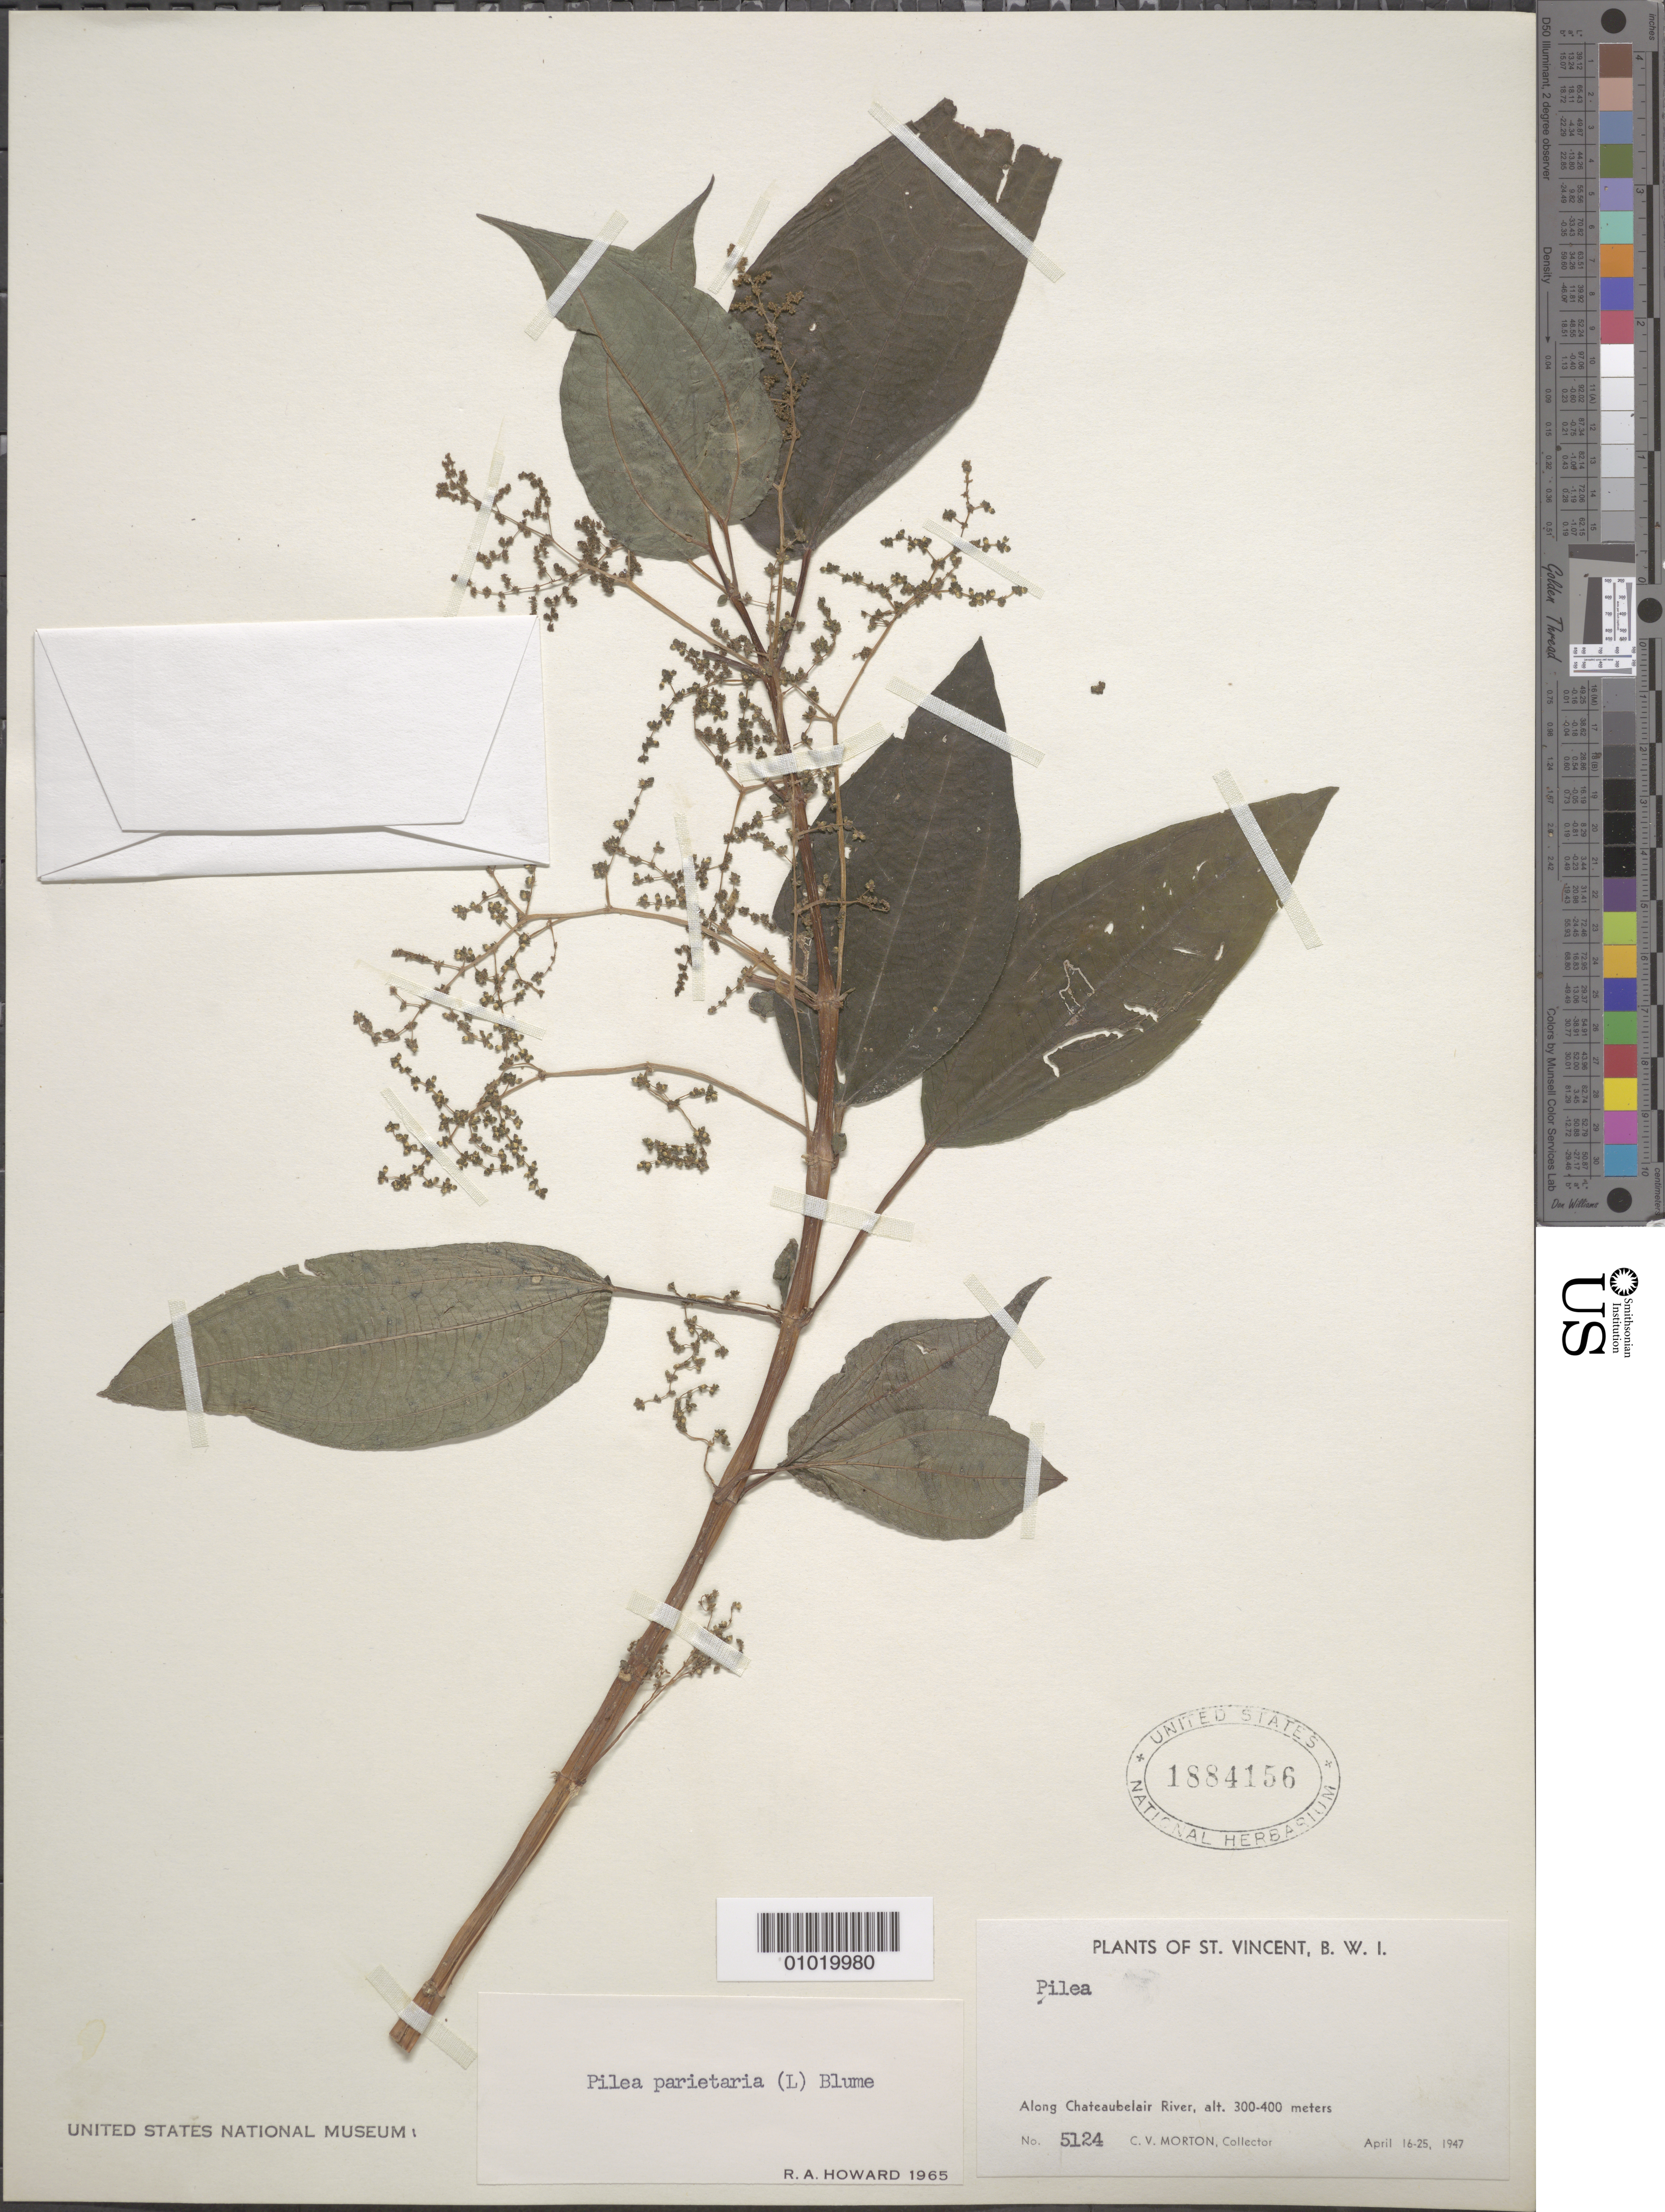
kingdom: Plantae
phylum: Tracheophyta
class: Magnoliopsida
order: Rosales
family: Urticaceae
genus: Pilea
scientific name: Pilea parietaria var. parietaria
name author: (L.) Blume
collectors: C. V. Morton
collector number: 5124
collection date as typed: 16 Apr 1947 to 25 Apr 1947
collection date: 1947-04-16/1947-04-25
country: St. Vincent - Grenadines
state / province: Saint David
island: St. Vincent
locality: Along Chateaubelair River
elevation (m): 300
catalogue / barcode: US 1884156